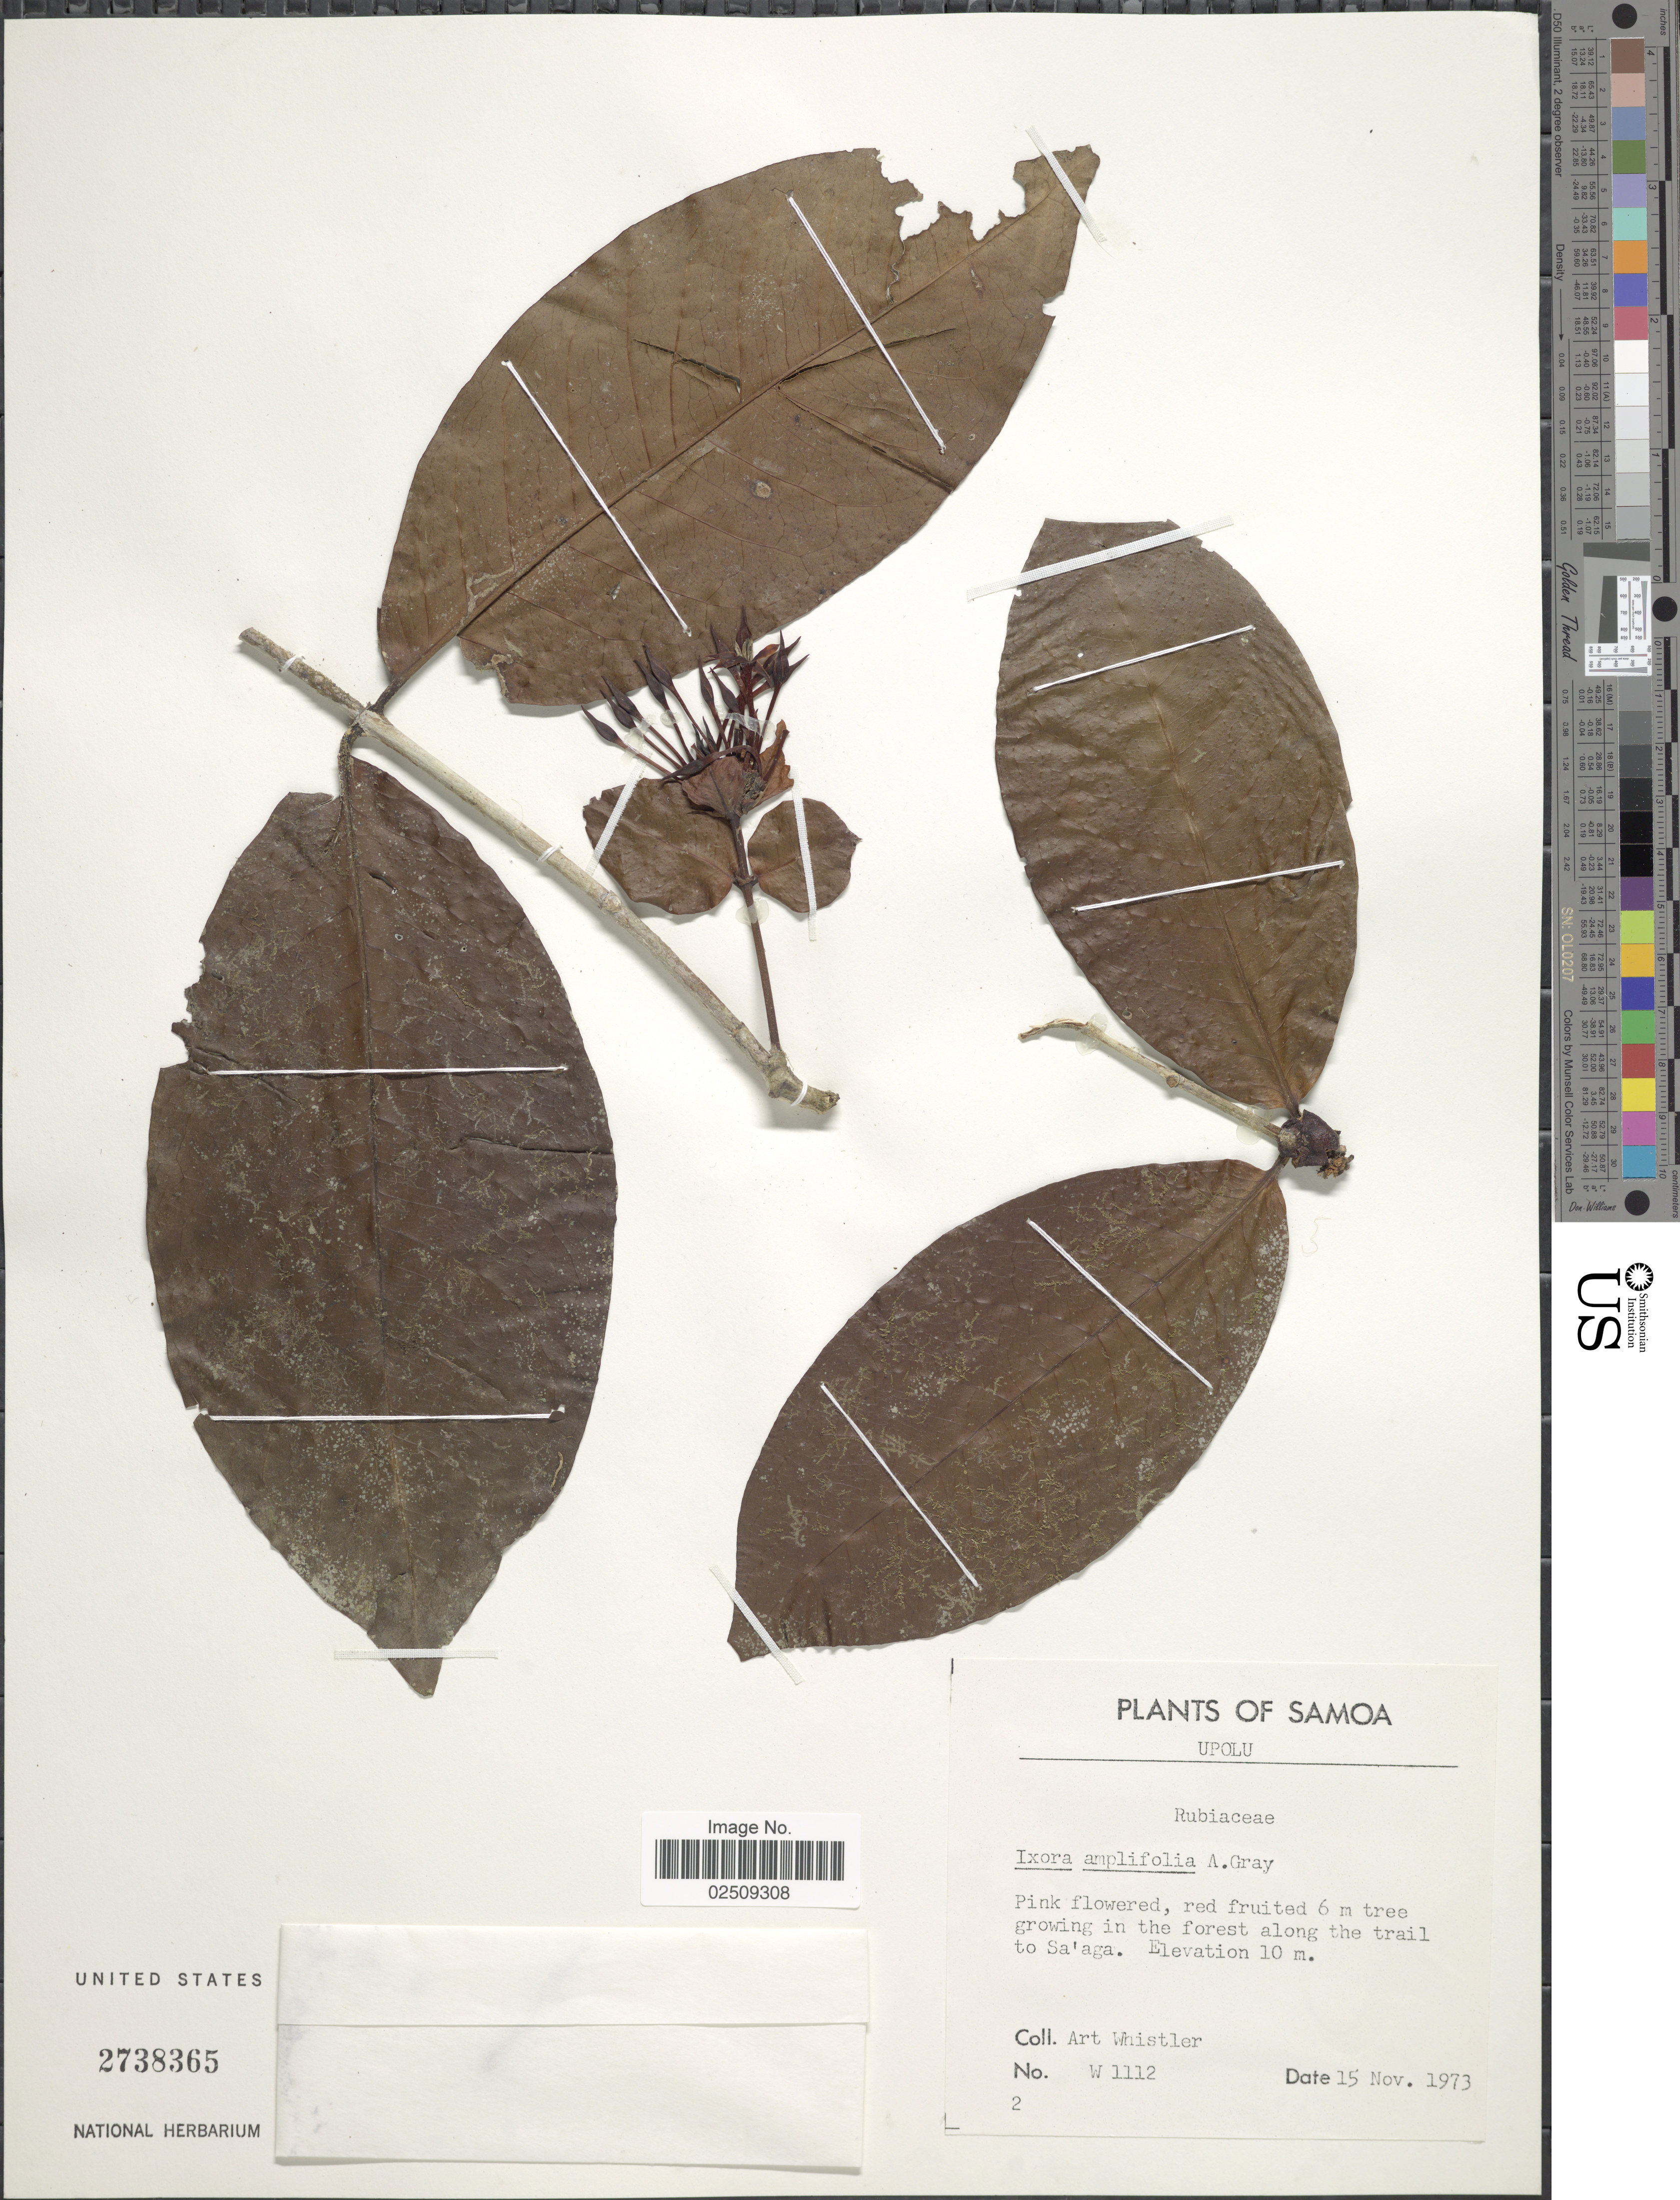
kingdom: Plantae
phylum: Tracheophyta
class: Magnoliopsida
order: Gentianales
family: Rubiaceae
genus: Ixora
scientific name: Ixora amplifolia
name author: A. Gray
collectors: A. Whistler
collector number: W 1112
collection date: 1973-11-15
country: Samoa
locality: Samoa. Upolu. In the forest along the trail to Sa'aga.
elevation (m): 10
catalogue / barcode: US 2738365